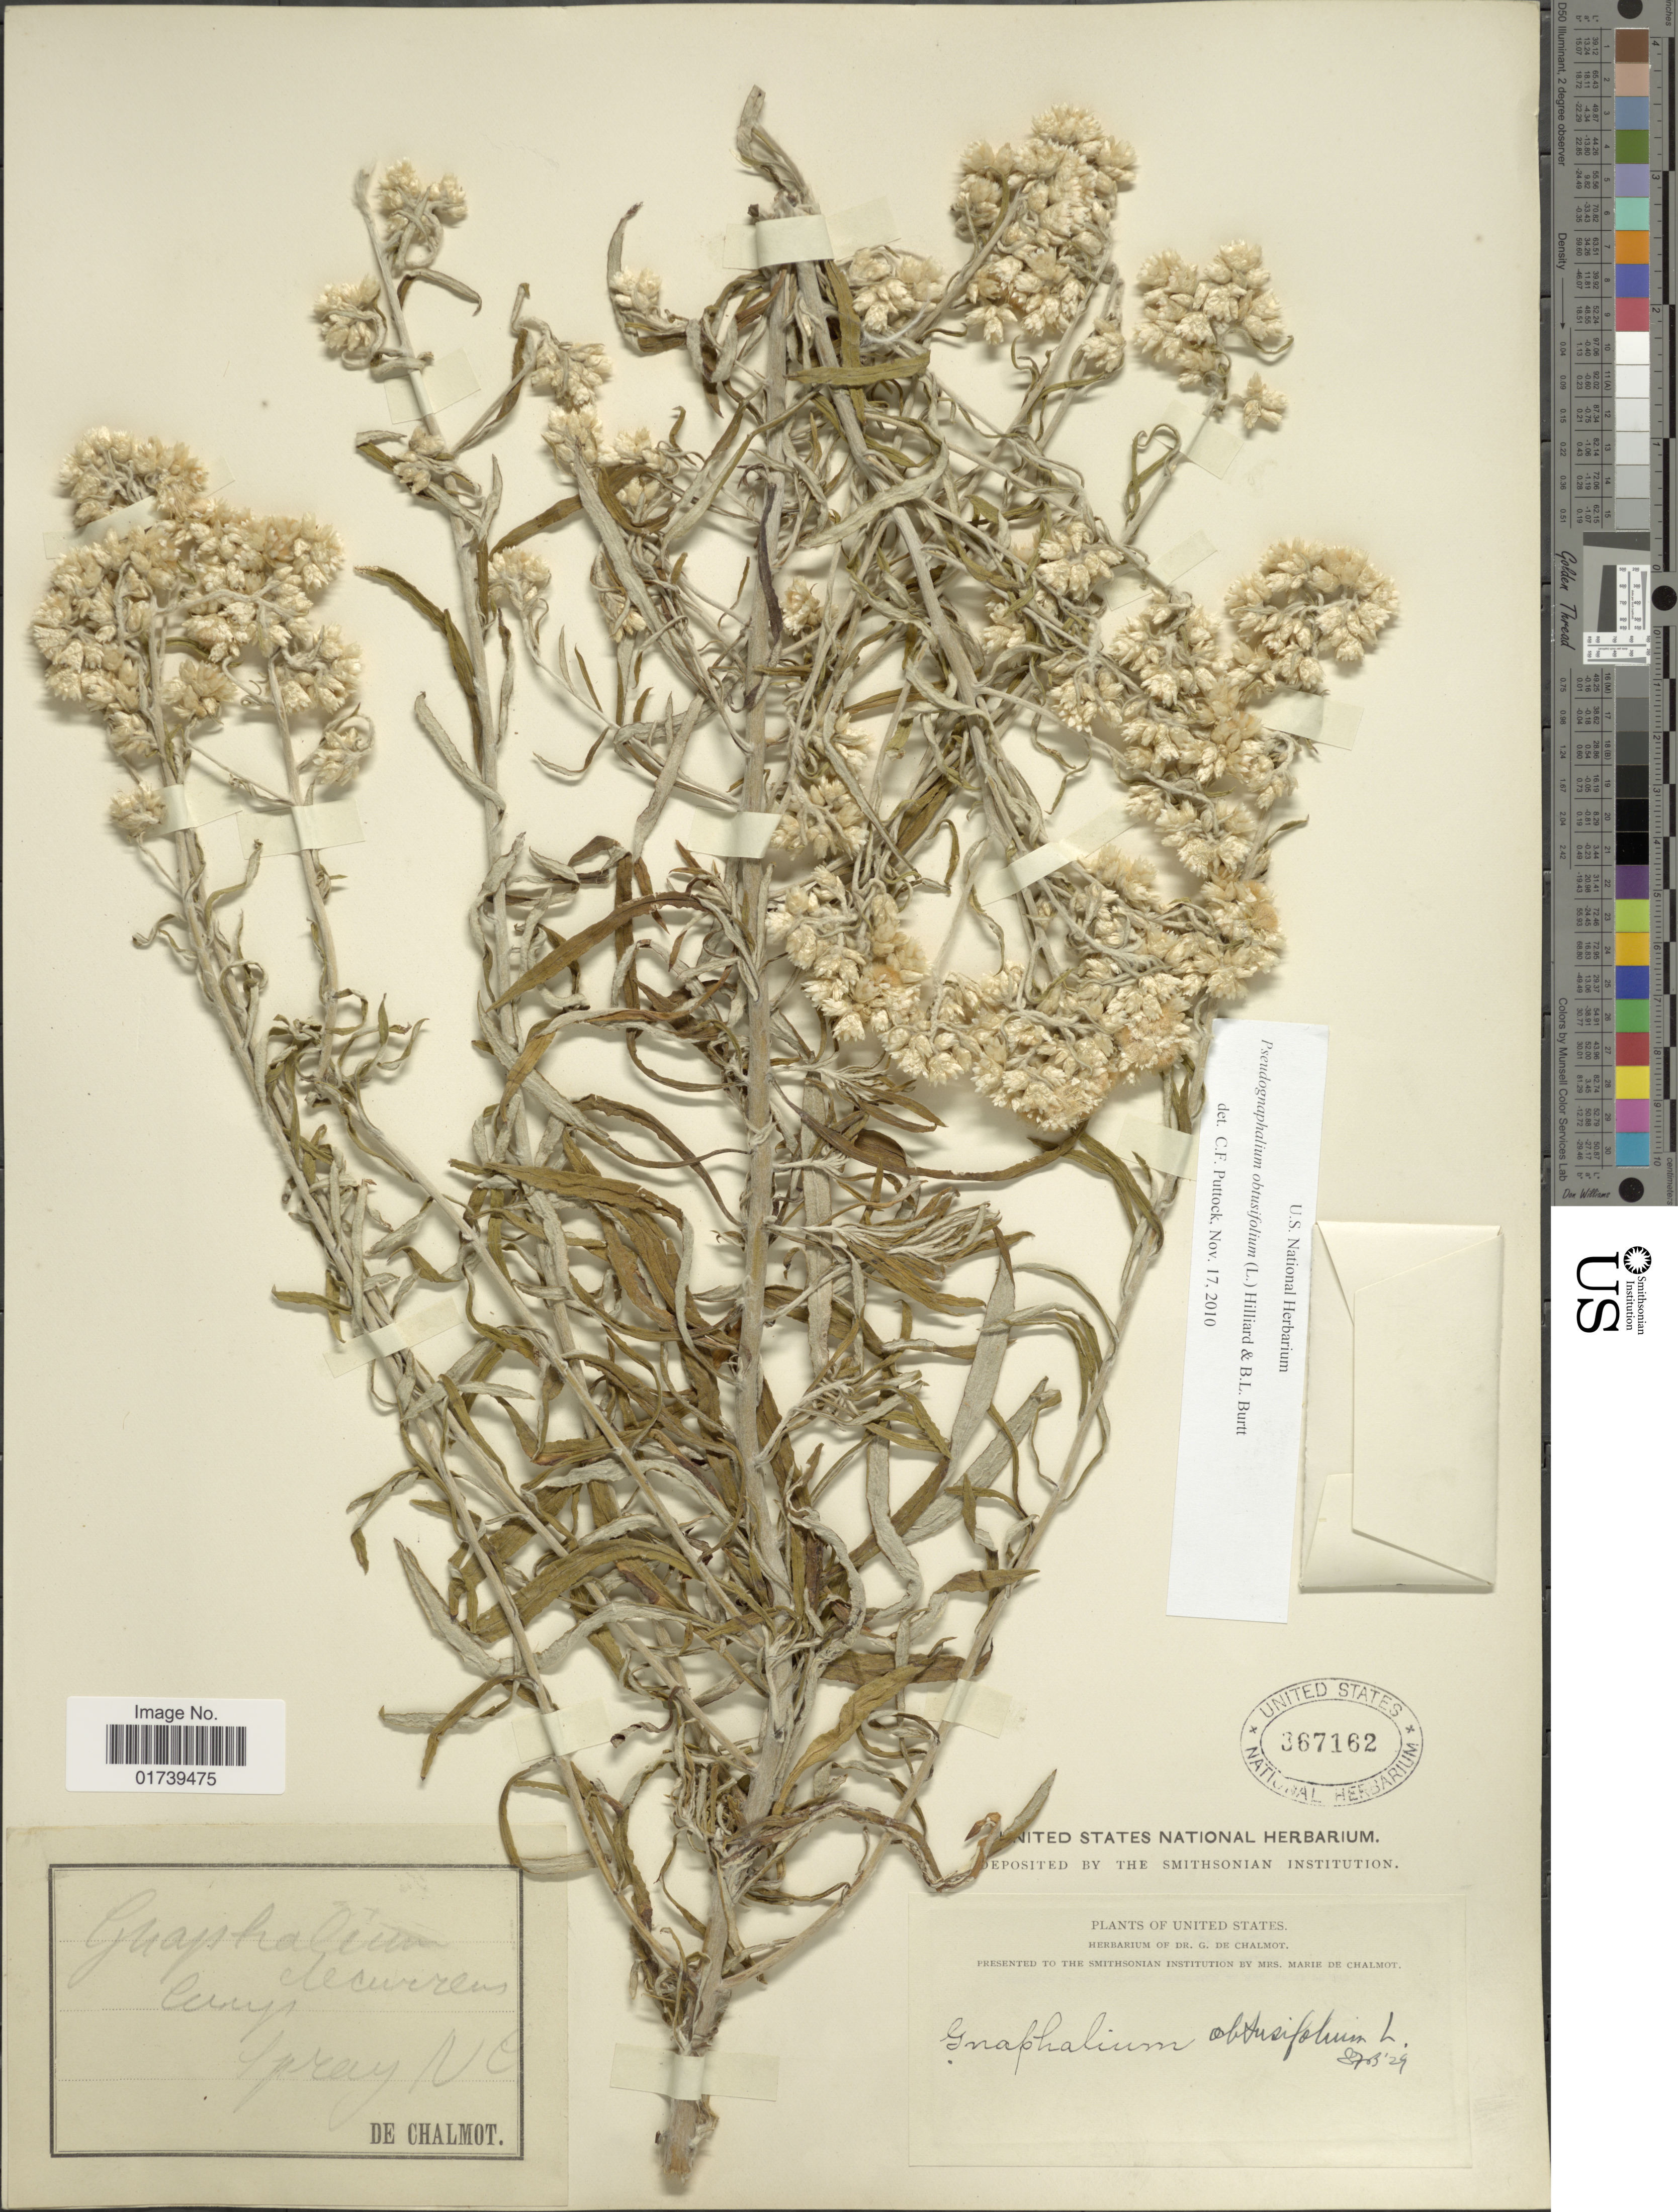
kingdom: Plantae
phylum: Tracheophyta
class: Magnoliopsida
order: Asterales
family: Asteraceae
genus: Pseudognaphalium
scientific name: Pseudognaphalium obtusifolium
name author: (L.) Hilliard & B.L. Burtt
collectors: G. de Chalmot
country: United States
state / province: North Carolina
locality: Spray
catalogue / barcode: US 367162